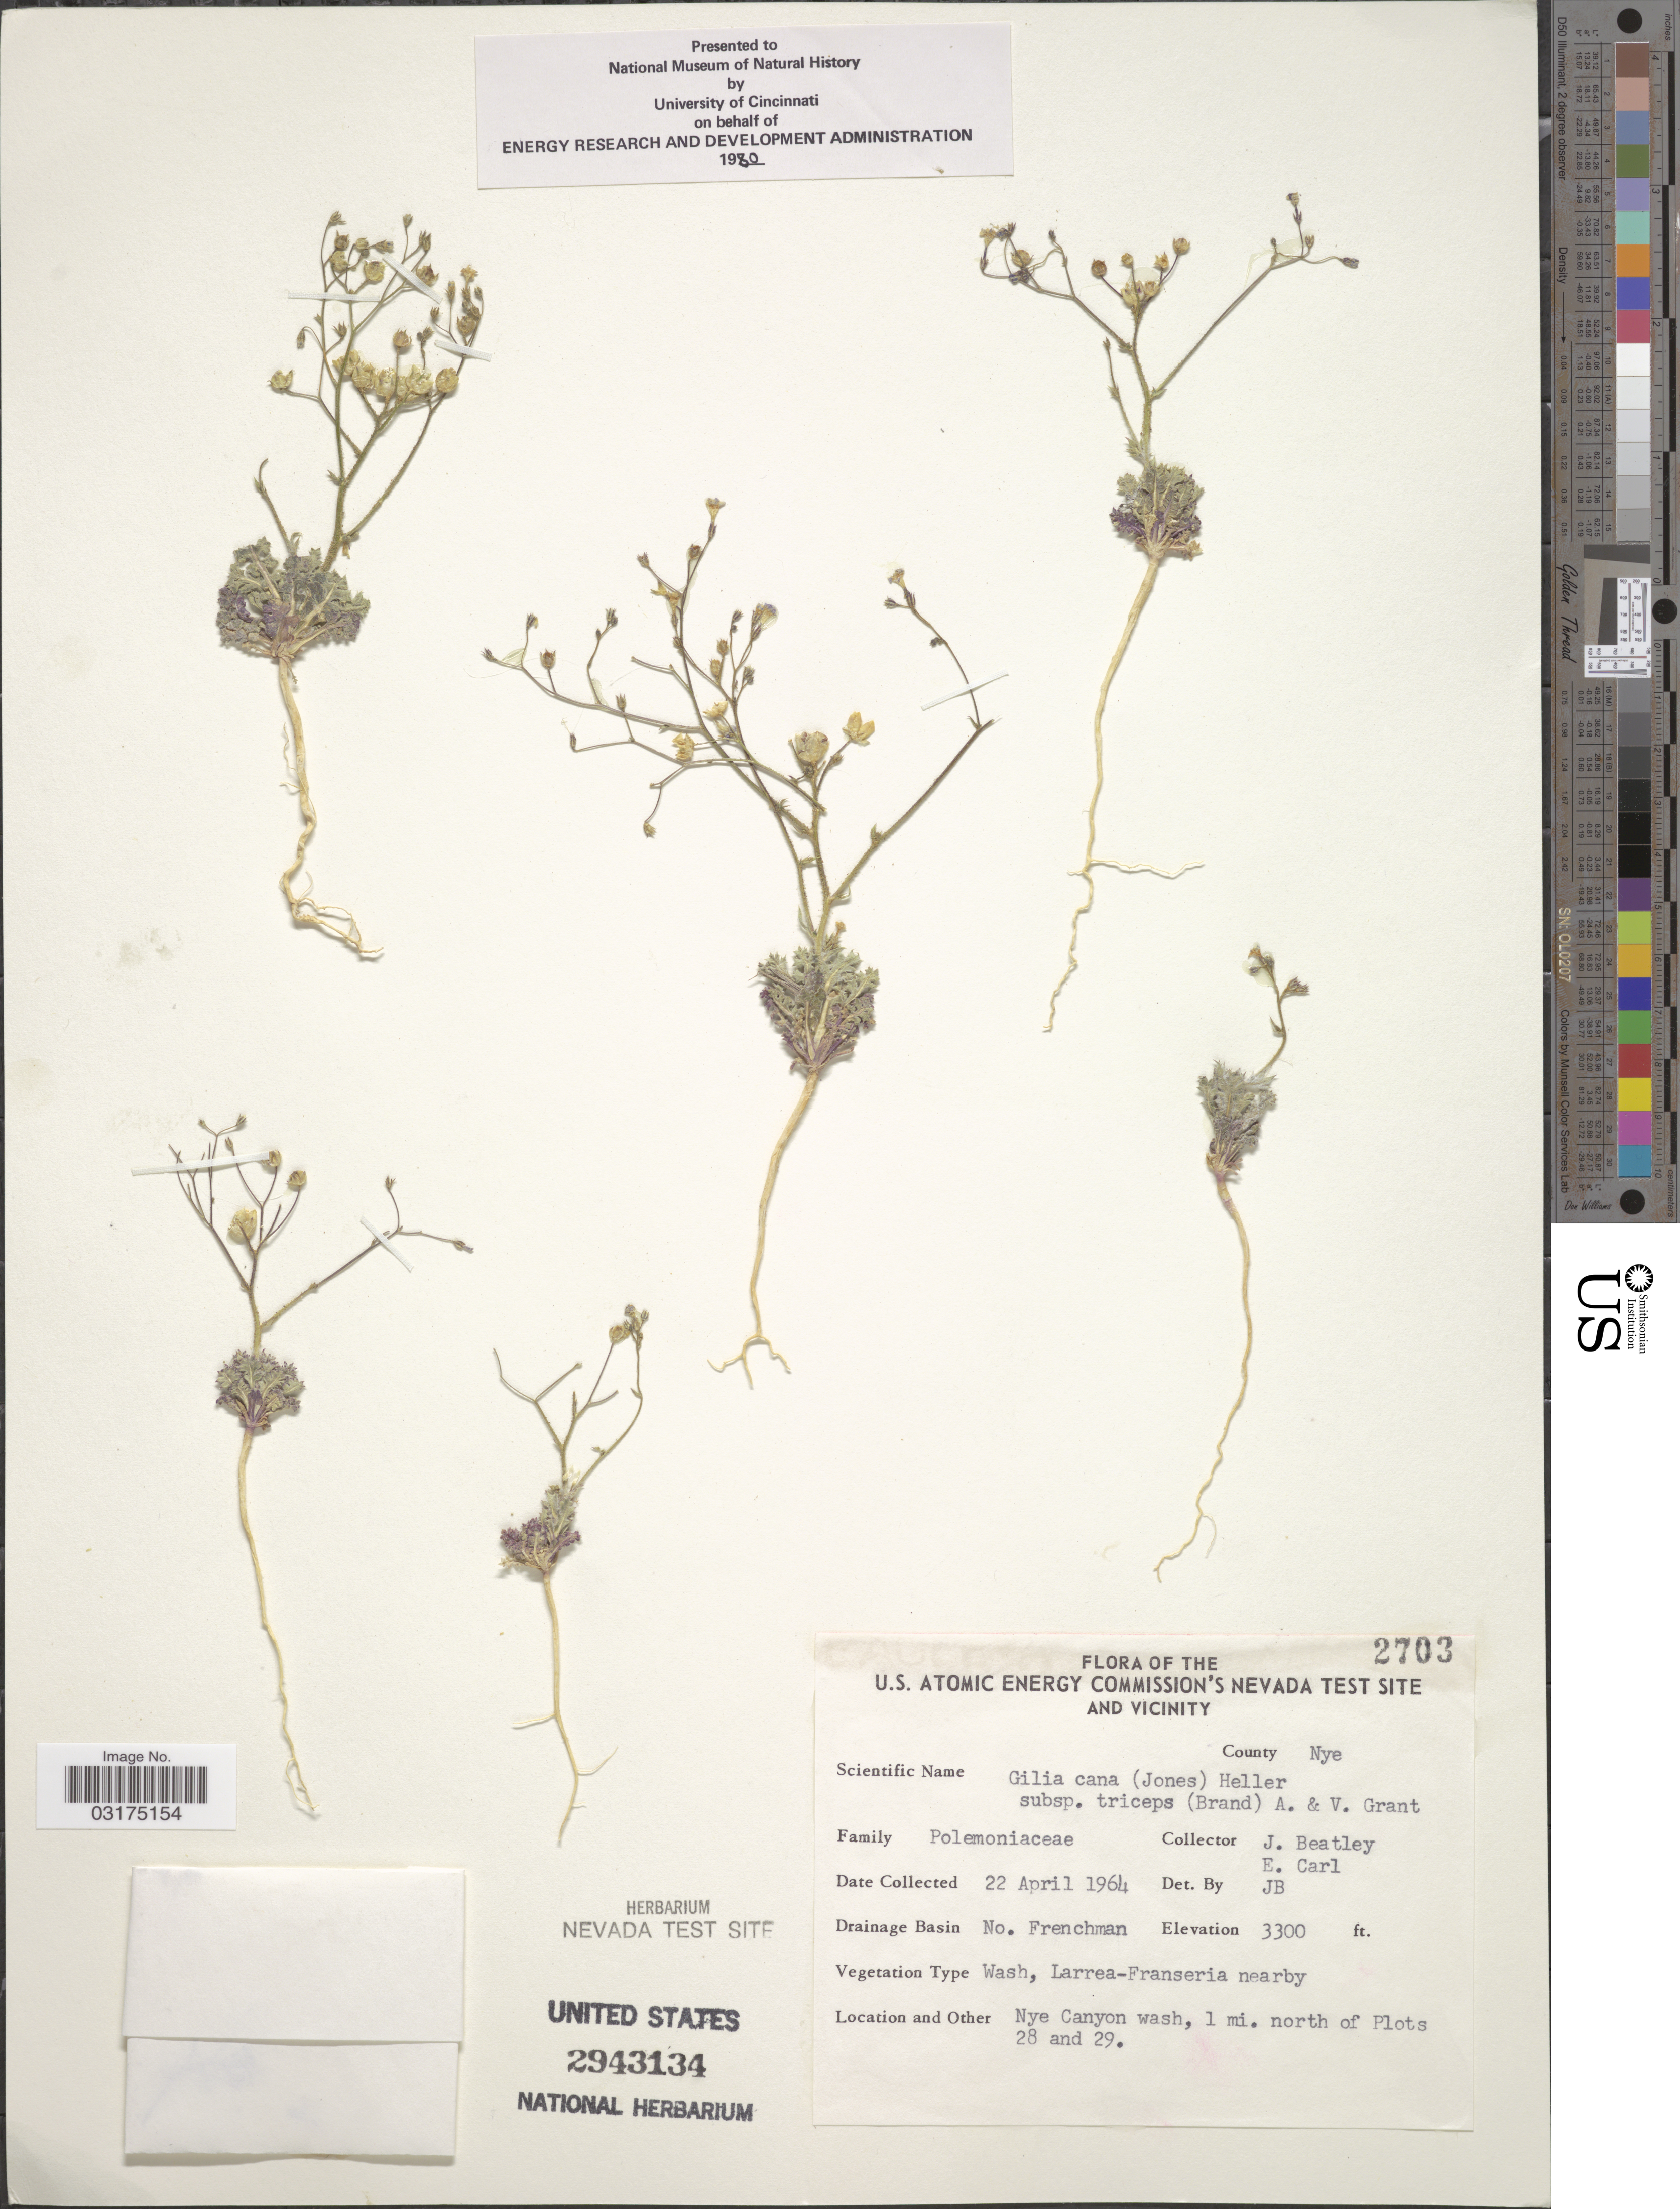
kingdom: Plantae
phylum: Tracheophyta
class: Magnoliopsida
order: Ericales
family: Polemoniaceae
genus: Gilia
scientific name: Gilia cana subsp. triceps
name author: (Brand) A.D. Grant & V.E. Grant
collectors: J. C. Beatley & E. Carl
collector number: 2703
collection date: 1964-04-22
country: United States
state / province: Nevada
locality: U.S. Atomic Energy Commission's Nevada Test Site and Vicinity, County Nye, Drainage Basin No. Frenchman, Nye Canyon wash, 1 mi. north of Plots 28 and 29.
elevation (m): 1006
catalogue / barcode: US 2943134